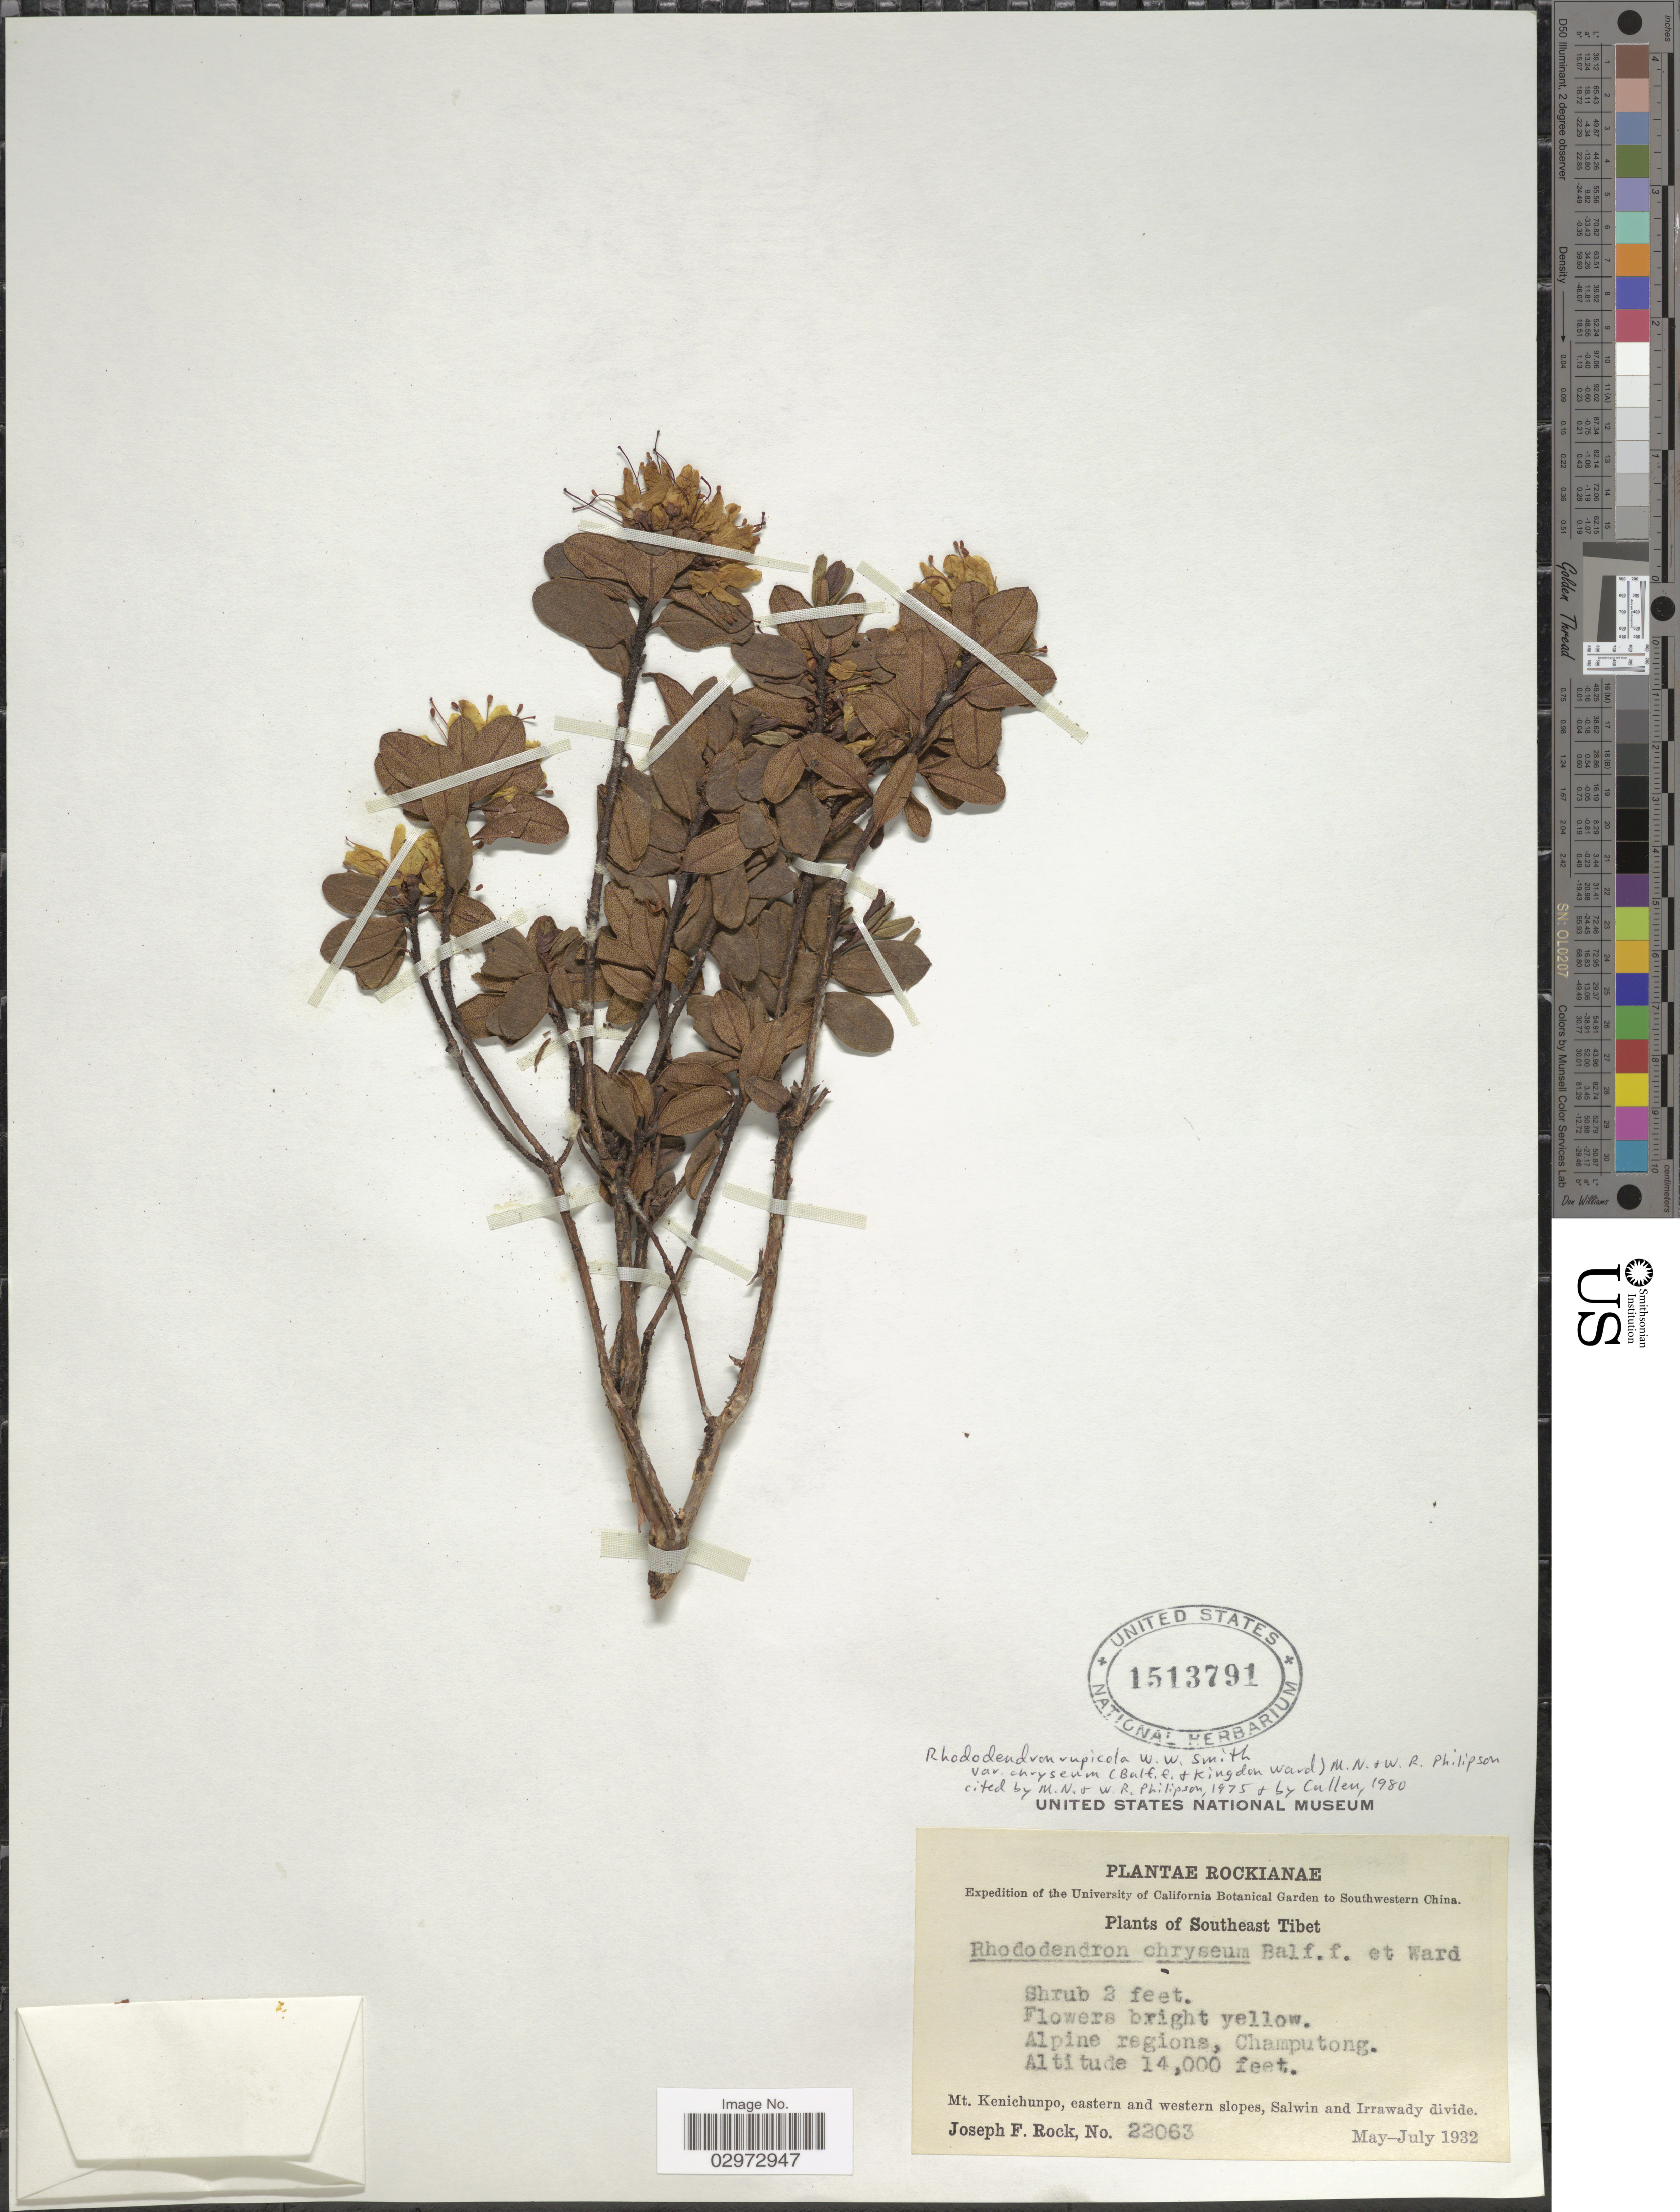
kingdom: Plantae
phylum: Tracheophyta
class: Magnoliopsida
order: Ericales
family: Ericaceae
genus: Rhododendron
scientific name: Rhododendron rupicola var. chryseum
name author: (Balf. f. & Kingdon-Ward) Philipson & M. N. Philipson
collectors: J. F. Rock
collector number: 22063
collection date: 1932-05/1932-07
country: China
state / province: Xizang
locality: Southwestern China, Southeast Tibet, Alpine regions, Champutong, Mt. Kenichunpo, eastern and western slopes, Salwin and Irrawady divide.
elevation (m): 4267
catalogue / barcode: US 1513791